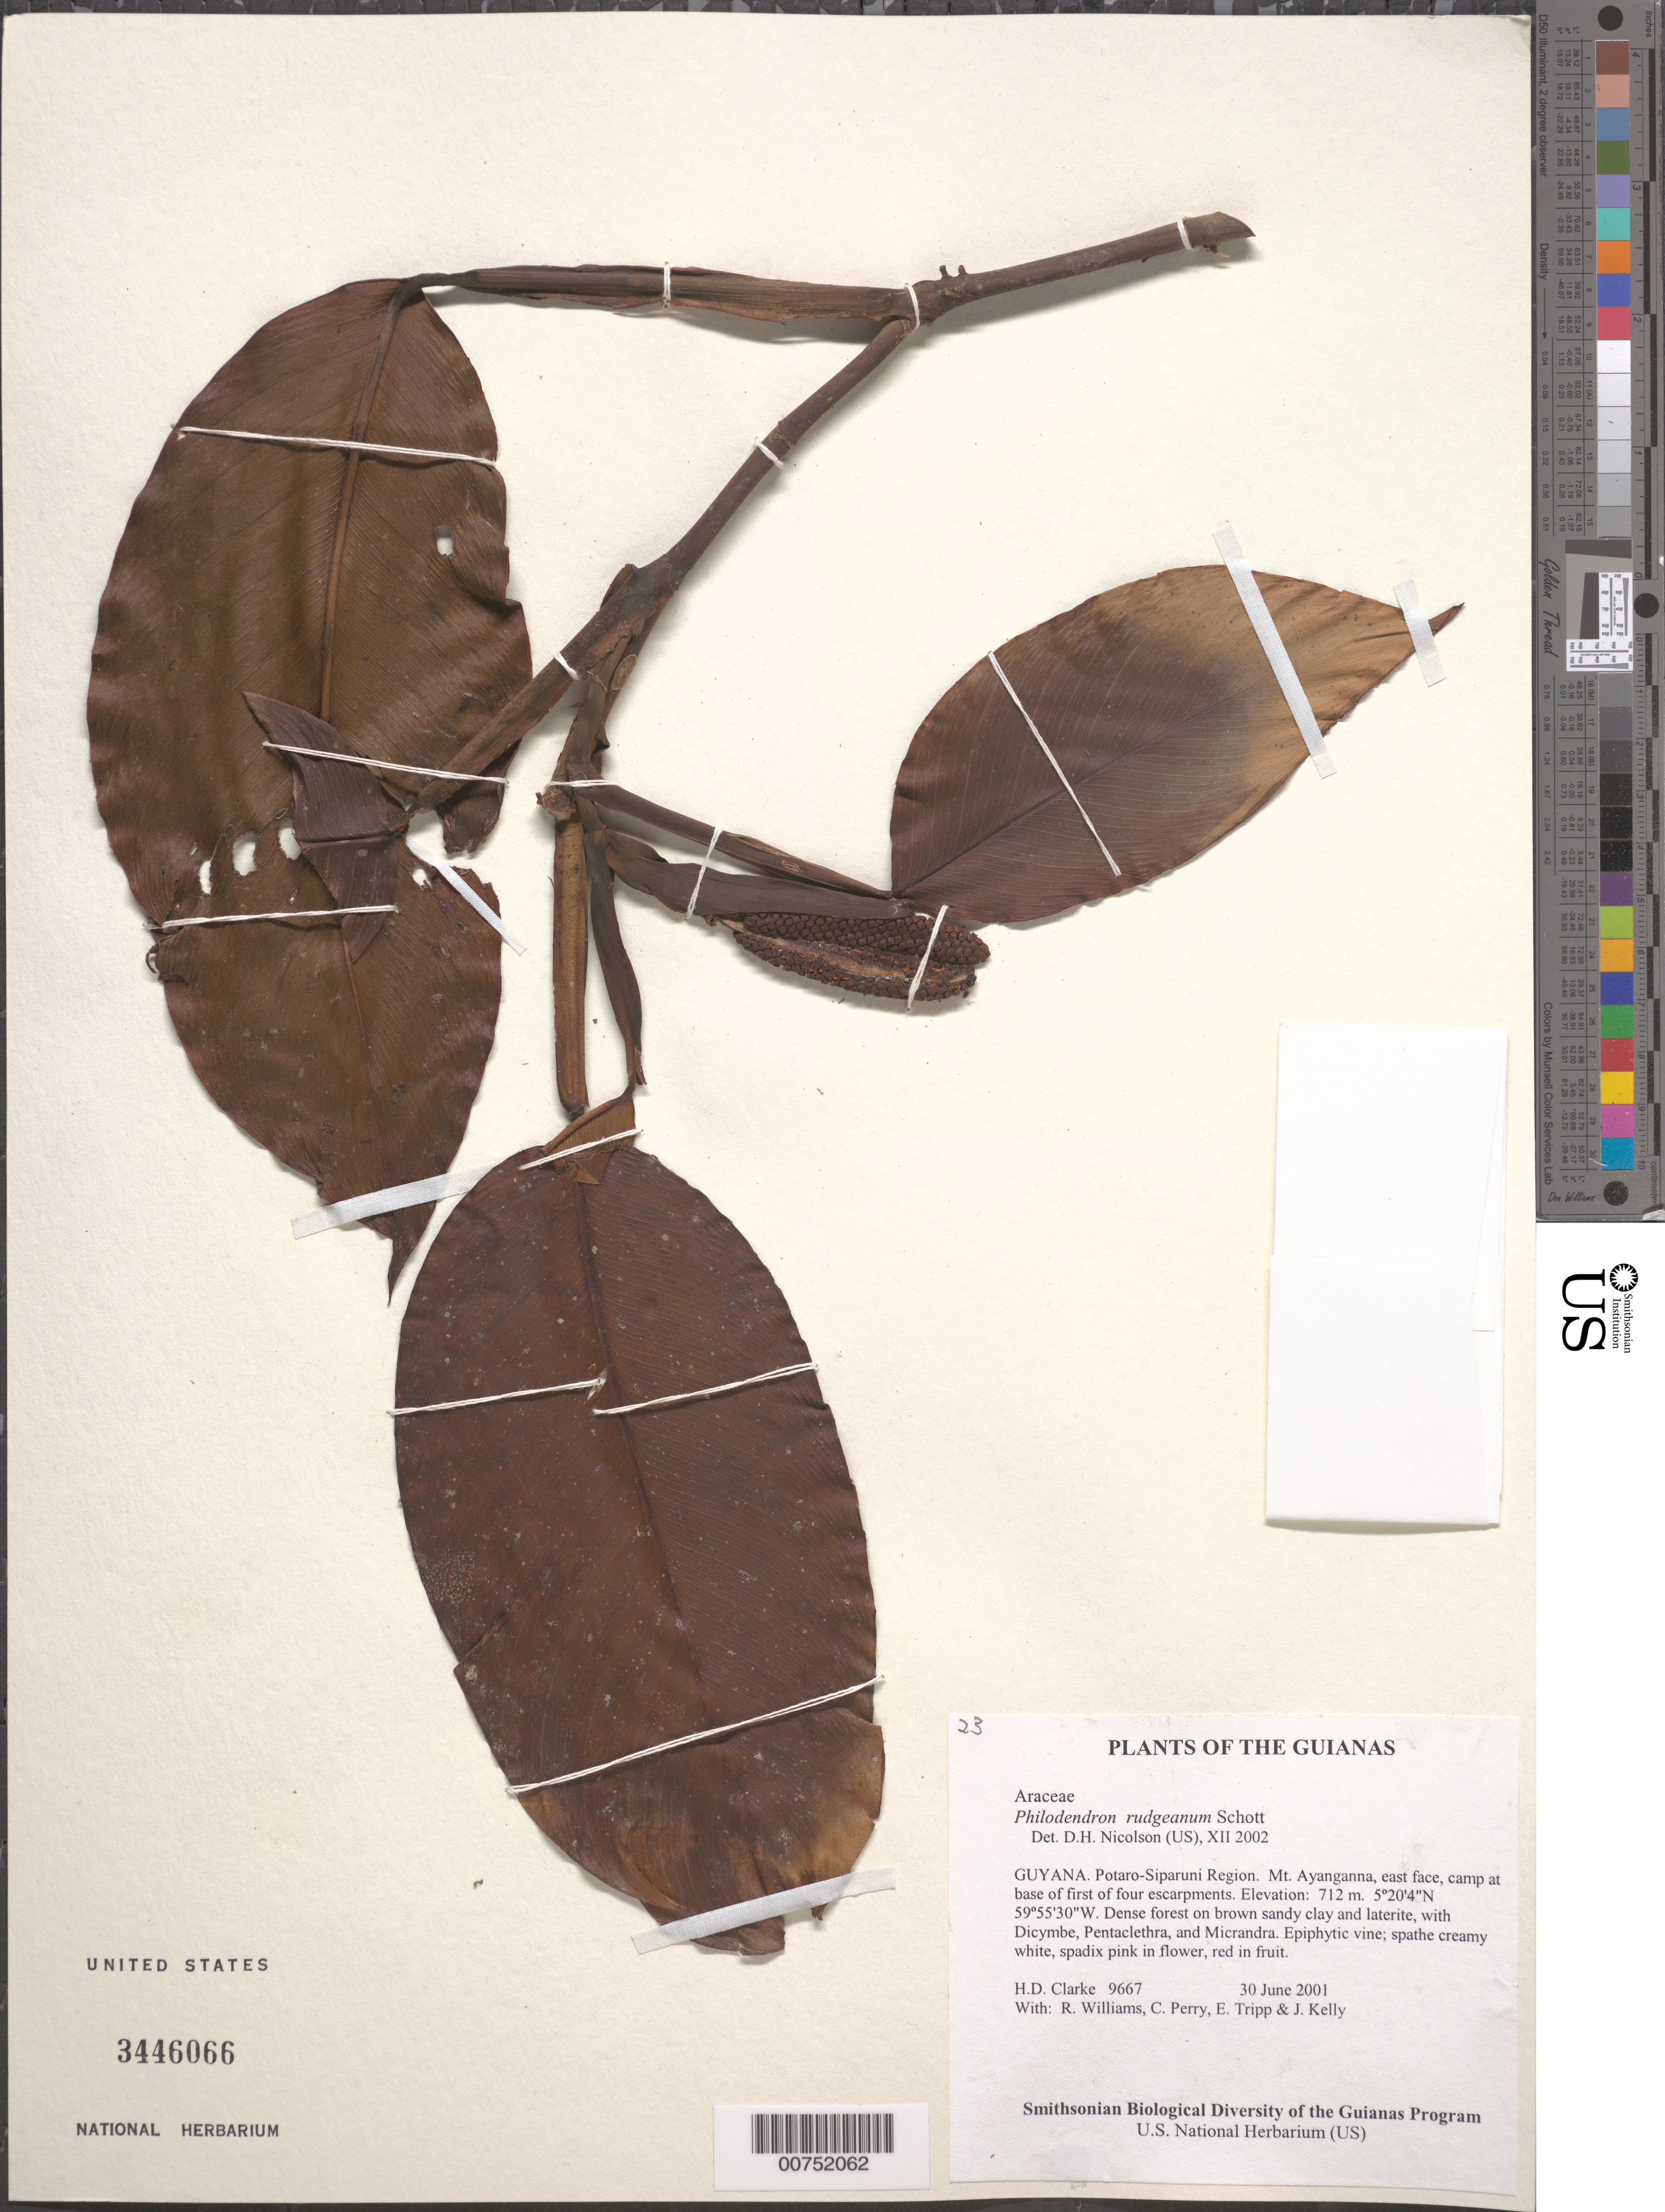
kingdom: Plantae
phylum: Tracheophyta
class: Liliopsida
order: Alismatales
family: Araceae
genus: Philodendron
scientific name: Philodendron rudgeanum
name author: Schott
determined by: Nicolson, Dan H.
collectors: H. D. Clarke, R. Williams, C. Perry, E. Tripp & J. Kelly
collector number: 9667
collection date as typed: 30 June 2001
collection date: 2001-06-30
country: Guyana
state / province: Potaro-Siparuni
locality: Mt. Ayanganna, east face, camp at base of first of four escarpments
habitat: Dense forest on brown sandy clay and laterite, with Dicymbe, Pentaclethra, and Micrandra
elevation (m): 712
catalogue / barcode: US 3446066